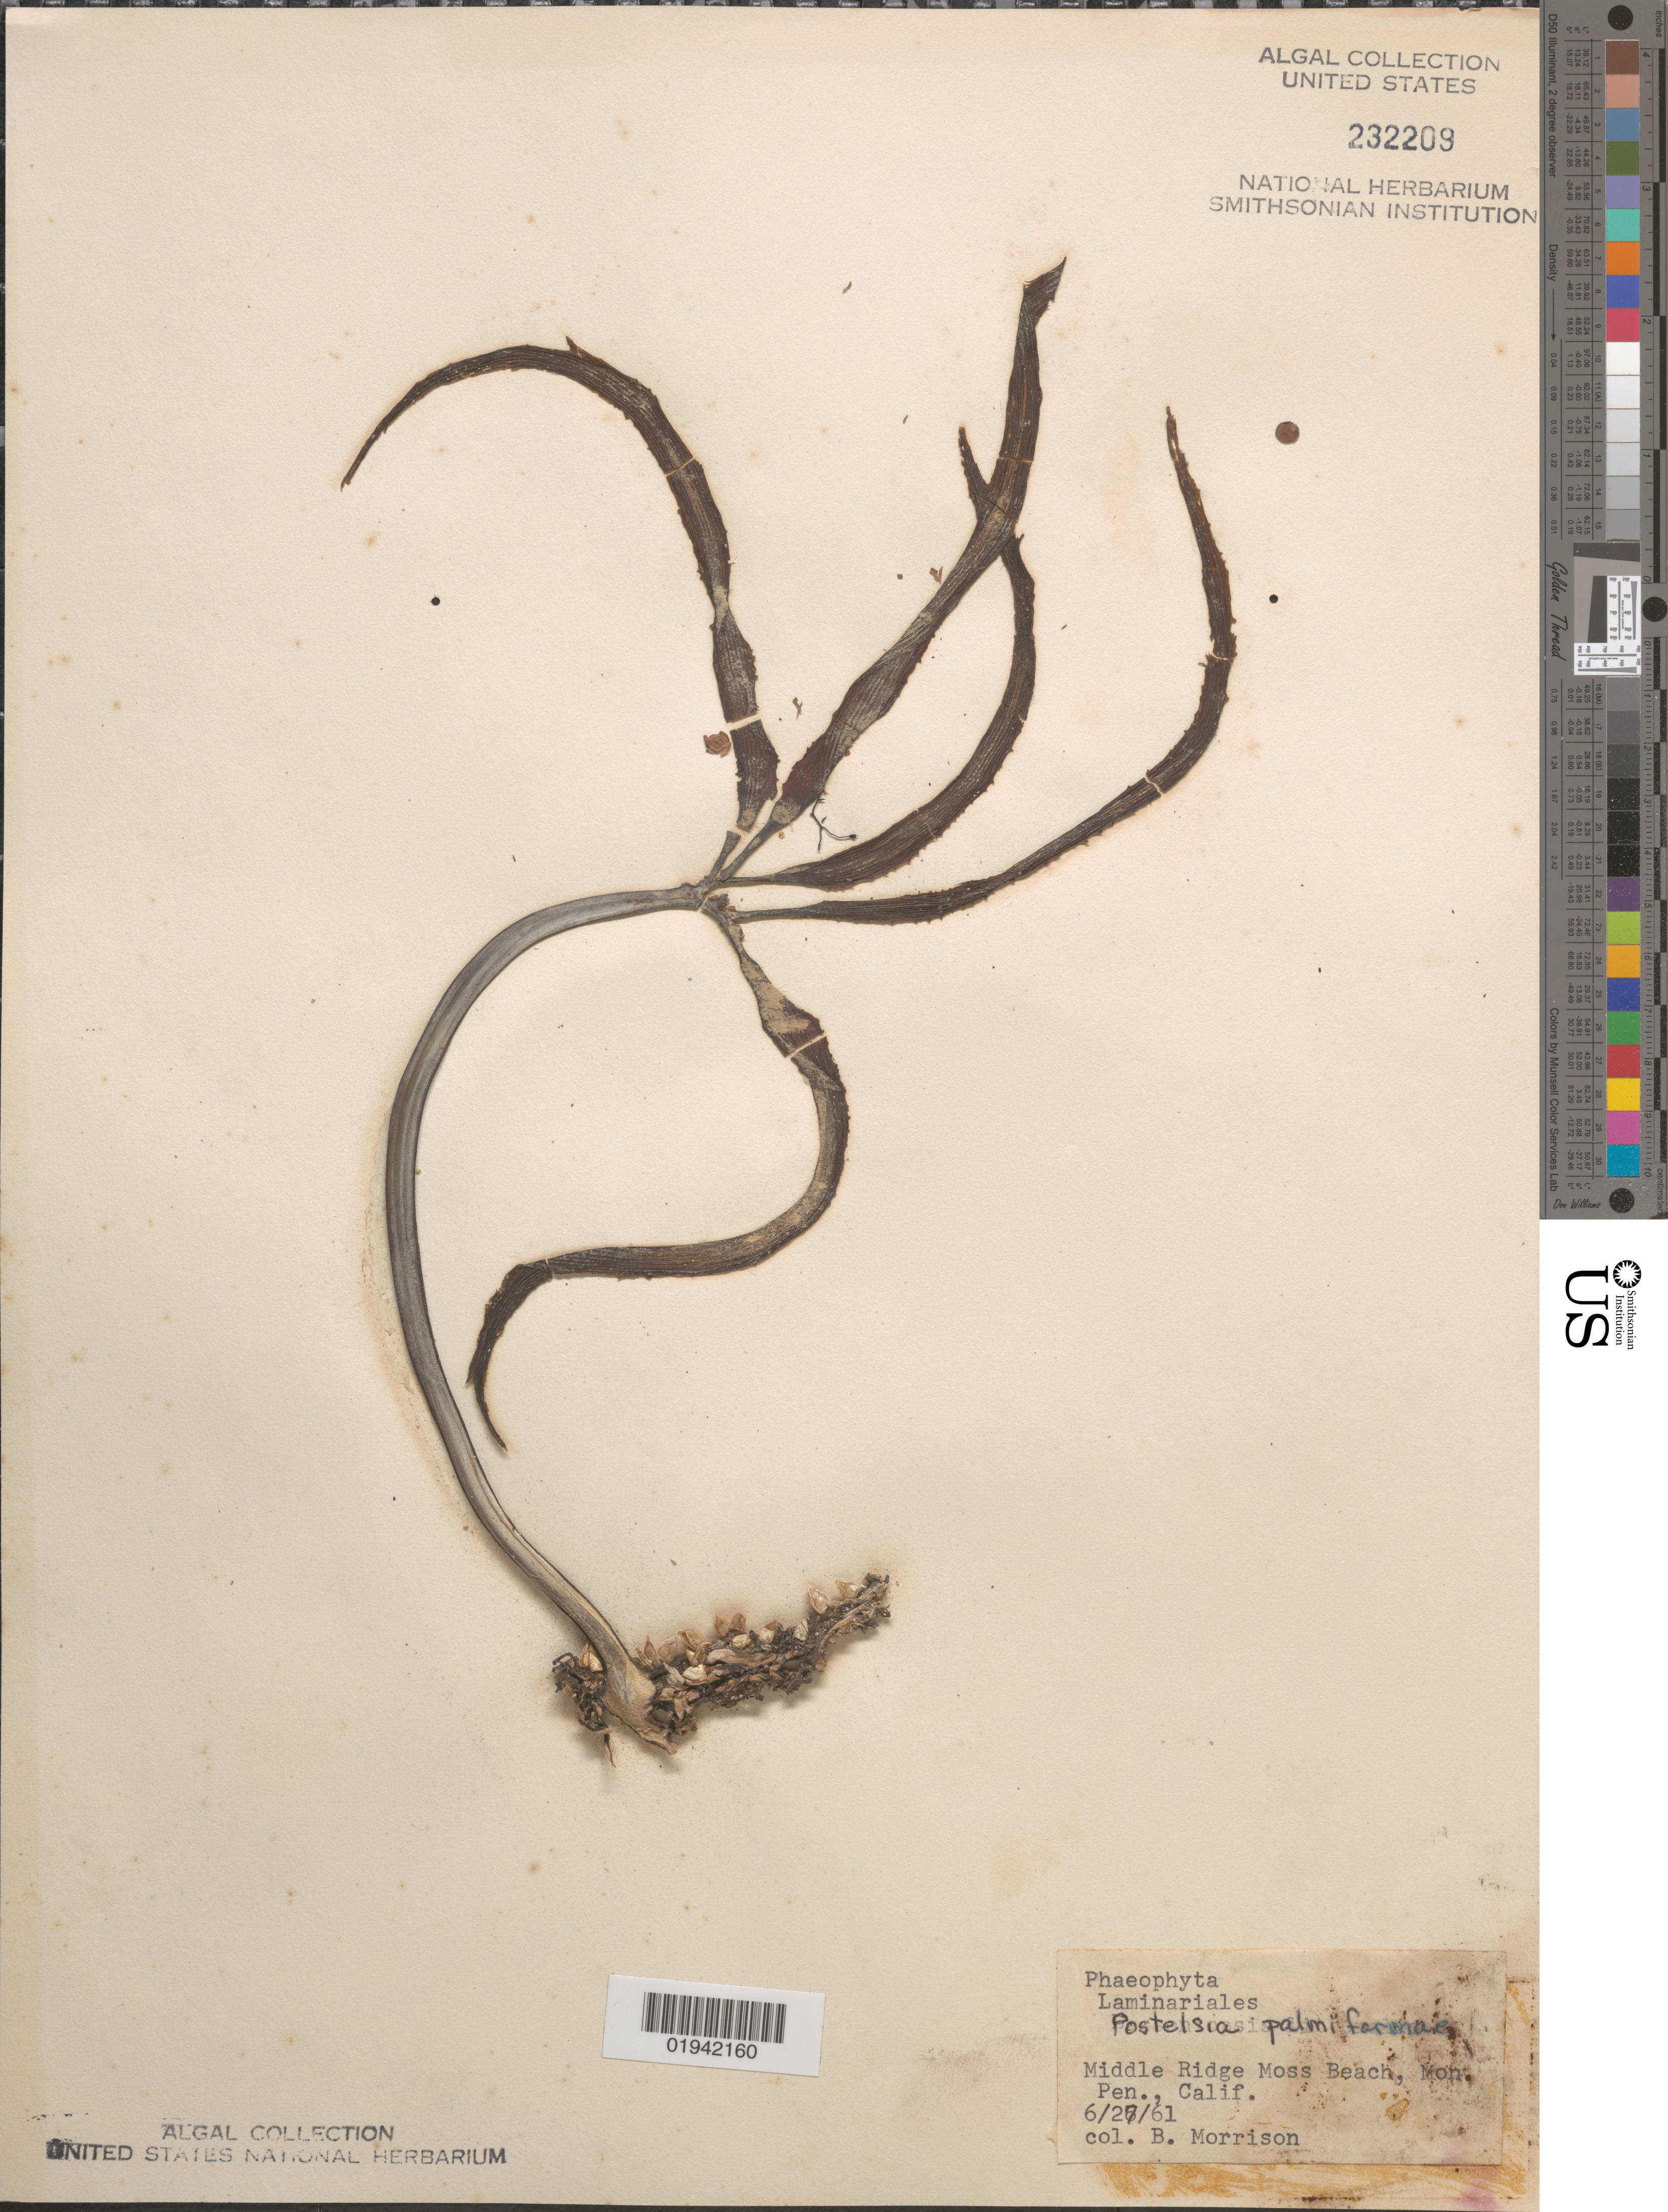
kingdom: Chromista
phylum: Ochrophyta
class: Phaeophyceae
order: Laminariales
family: Laminariaceae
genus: Postelsia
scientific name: Postelsia palmaeformis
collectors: B. Morrison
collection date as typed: Transcribed d/m/y: 27/6/61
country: United States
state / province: California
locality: Middle Ridge Moss Beach, Mon. Pen.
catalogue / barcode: US 232209